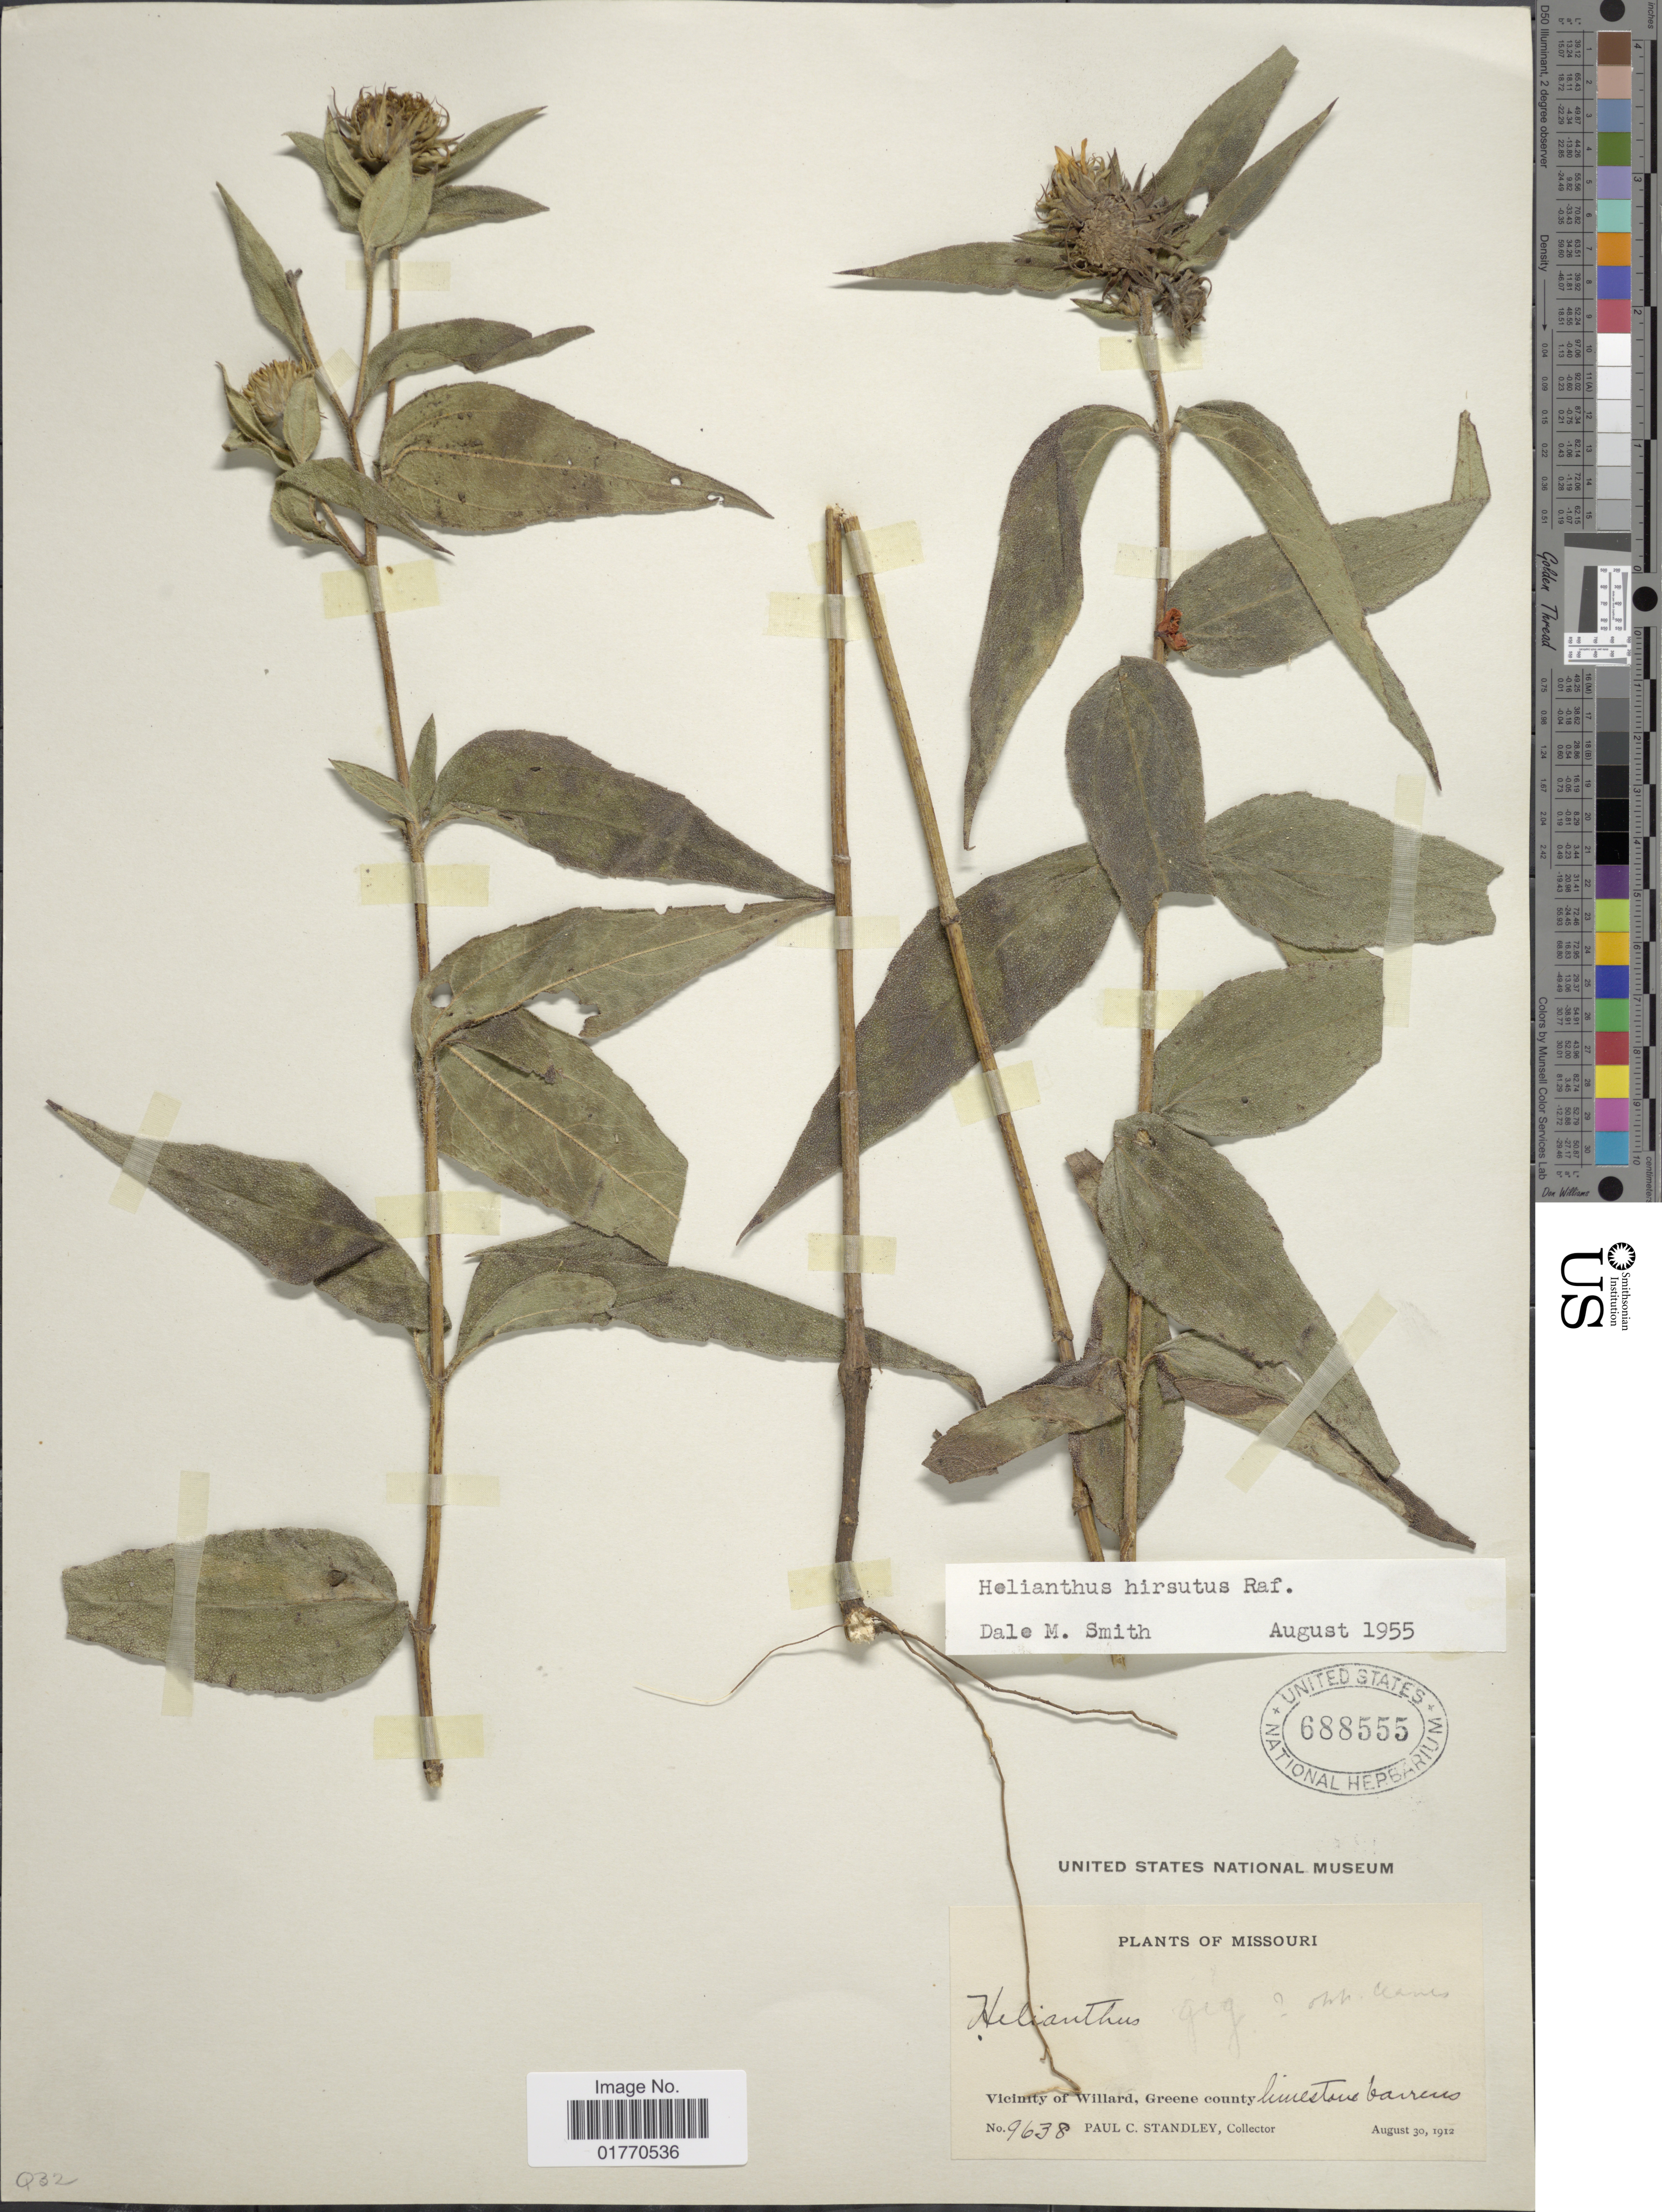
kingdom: Plantae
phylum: Tracheophyta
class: Magnoliopsida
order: Asterales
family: Asteraceae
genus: Helianthus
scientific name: Helianthus hirsutus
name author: Raf.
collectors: P. C. Standley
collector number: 9638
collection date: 1912-08-30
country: United States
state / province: Missouri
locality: Vicinity of Willatd, Greene County, Limestone Barrens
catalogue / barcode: US 688555